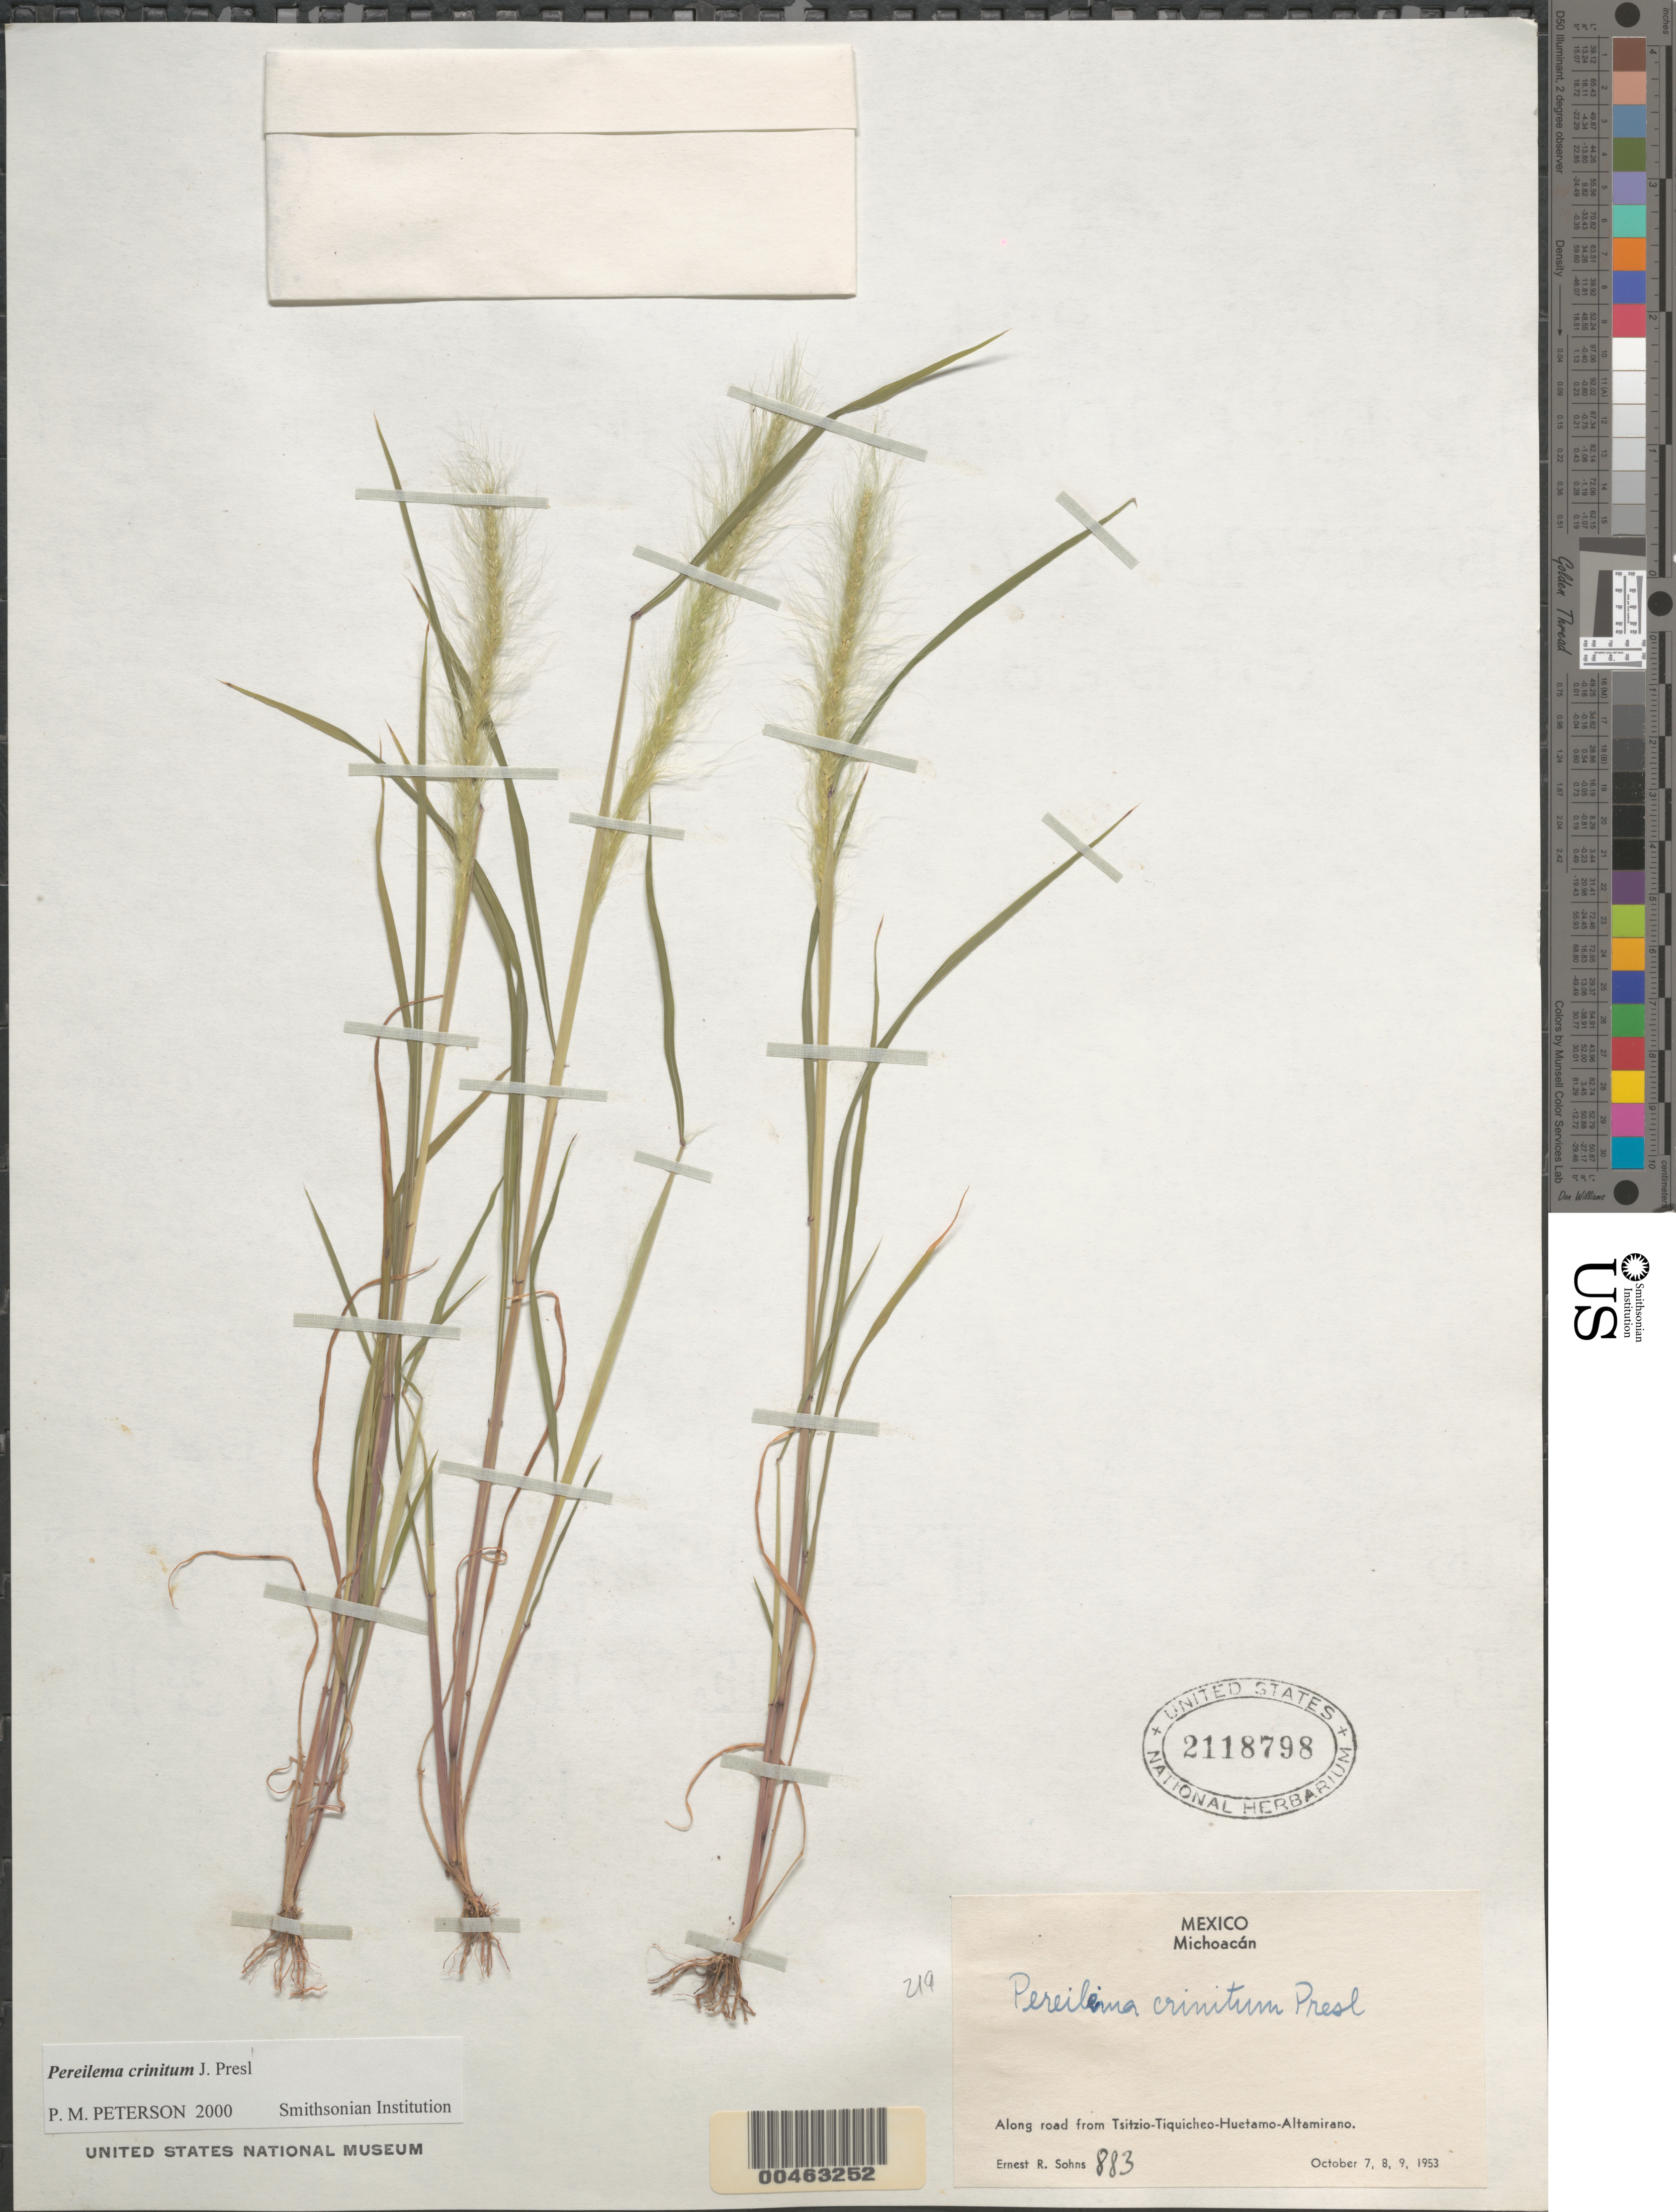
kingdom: Plantae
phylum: Tracheophyta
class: Liliopsida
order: Poales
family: Poaceae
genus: Pereilema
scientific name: Pereilema crinitum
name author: J. Presl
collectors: E. R. Sohns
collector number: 883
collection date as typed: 7 Oct 1953 to 9 Oct 1953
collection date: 1953-10-07/1953-10-09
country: Mexico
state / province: Michoacán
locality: Along rd from Tsitzio-Tiquicheo-Huetamo-Altamirano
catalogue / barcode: US 2118798